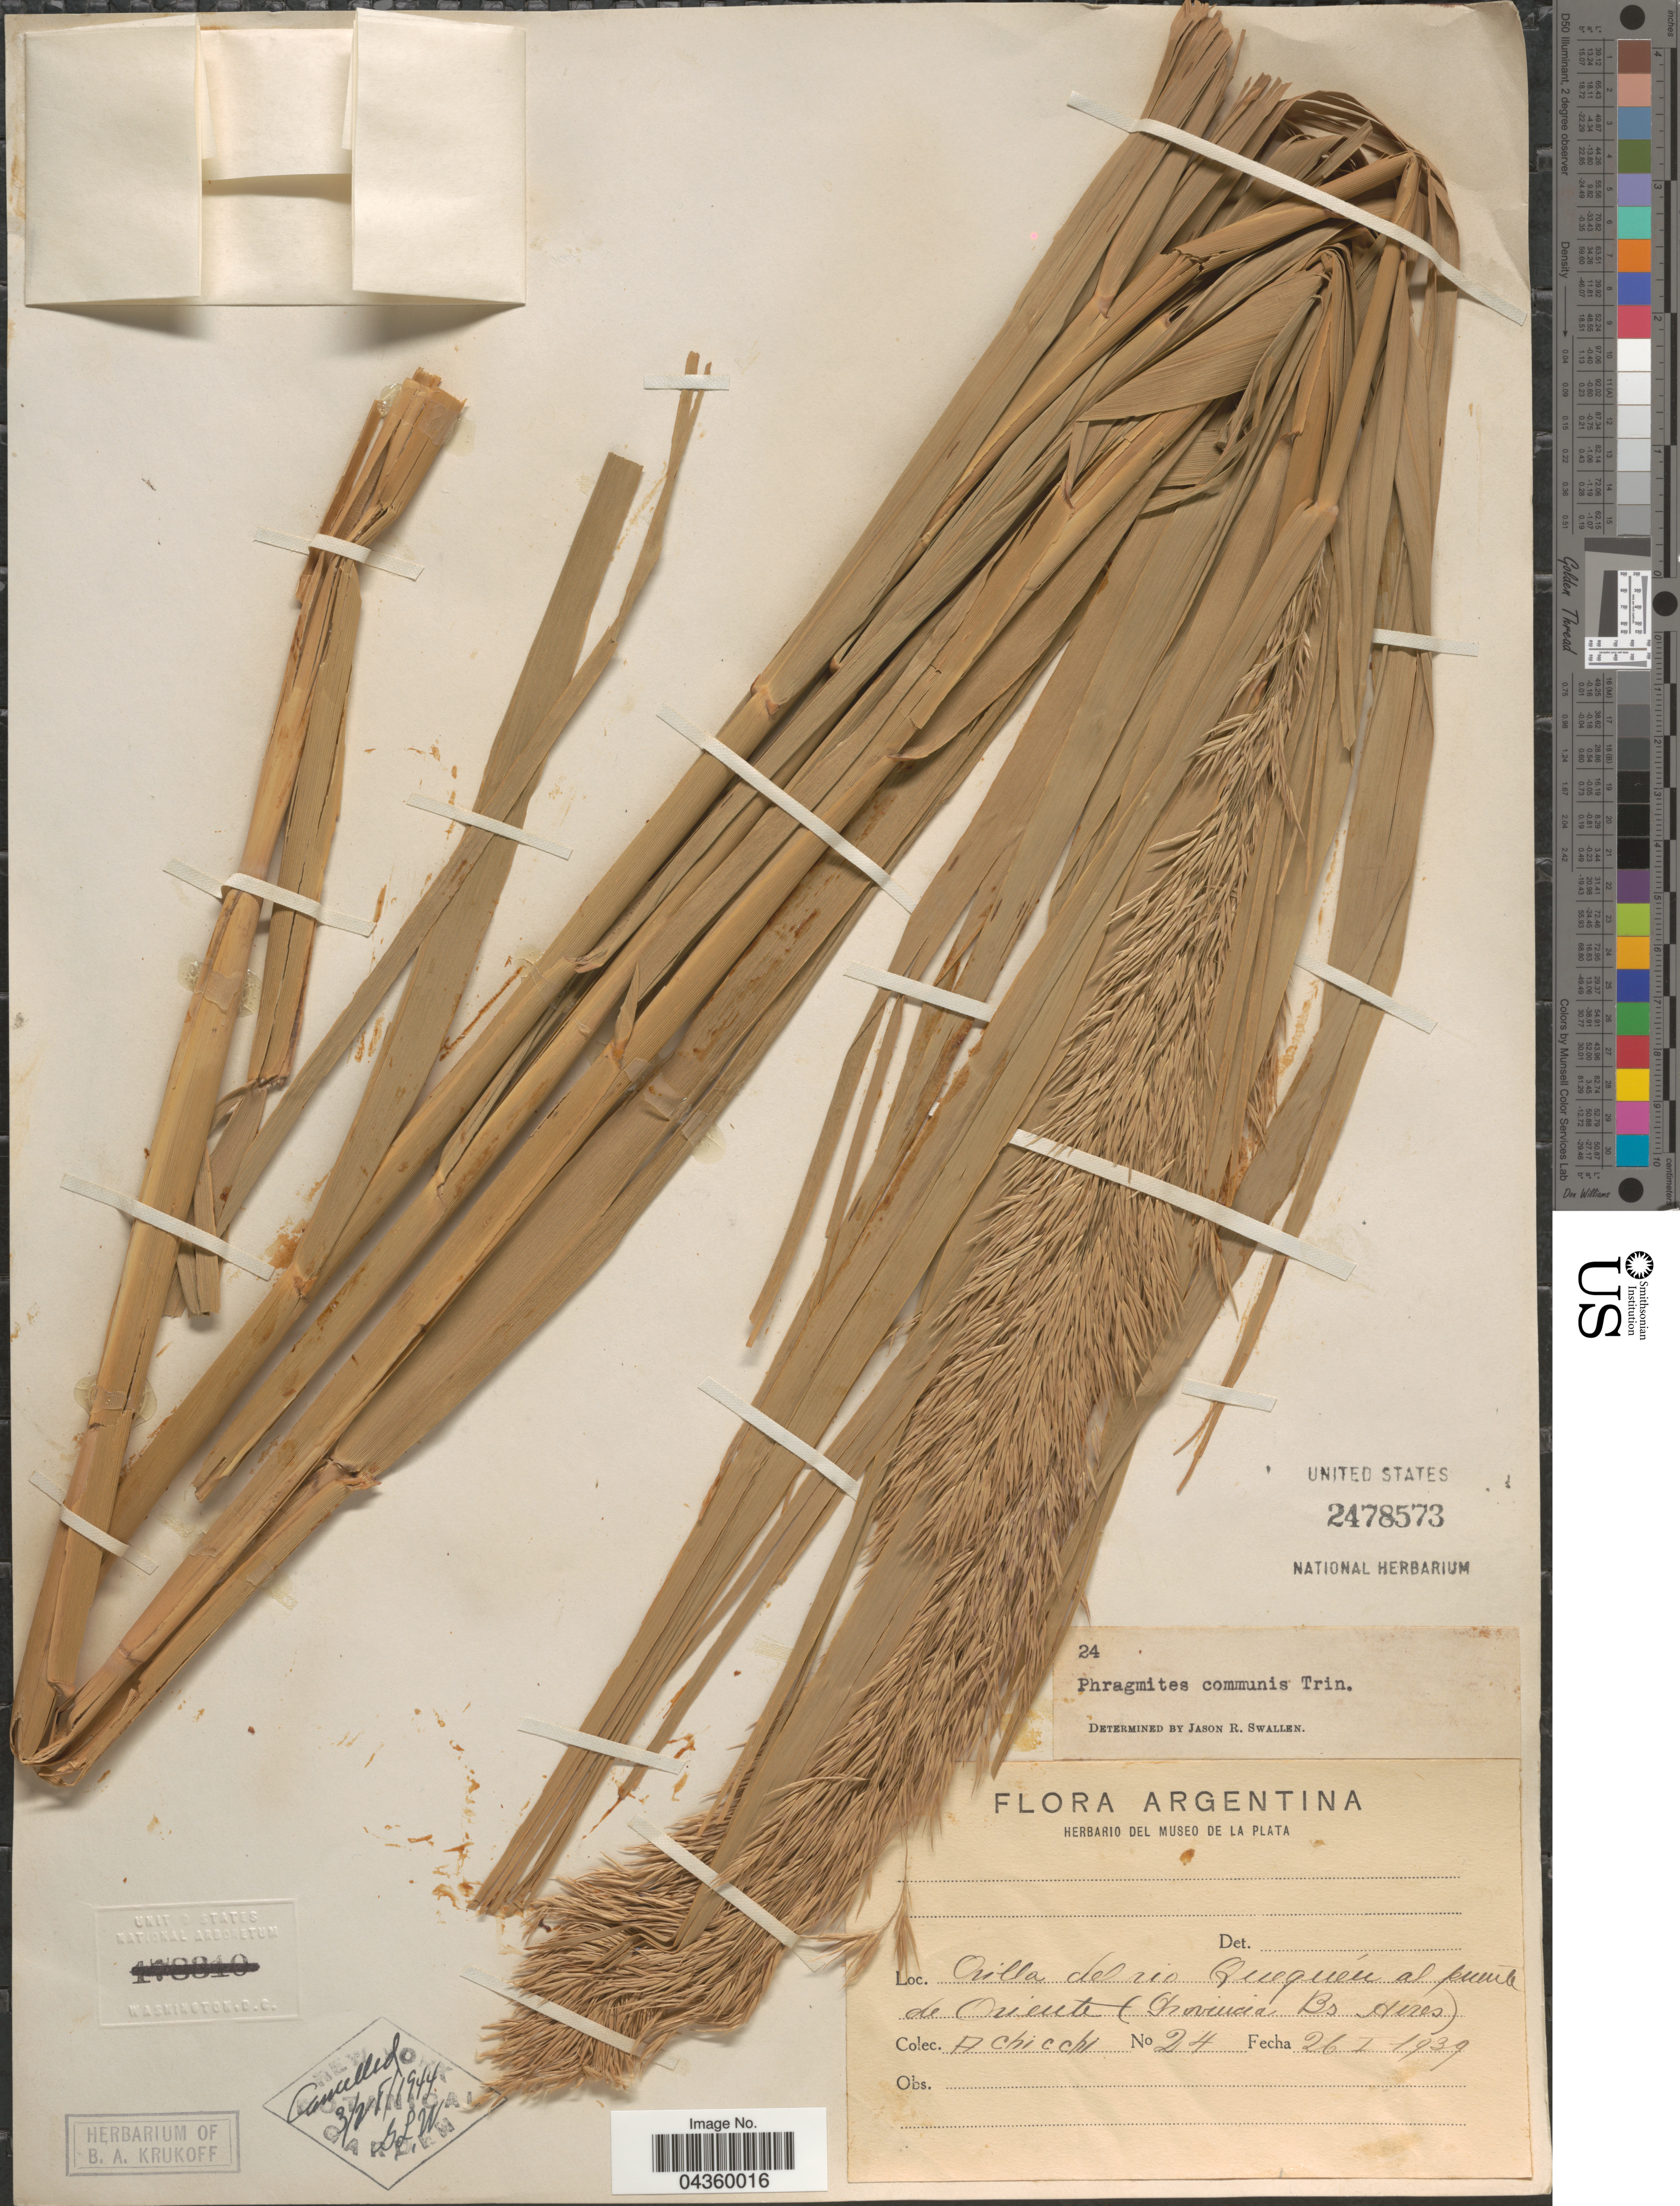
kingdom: Plantae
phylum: Tracheophyta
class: Liliopsida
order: Poales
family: Poaceae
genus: Phragmites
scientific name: Phragmites australis subsp. americanus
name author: Saltonstall & et al.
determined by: Soreng, Robert J., Research Associate (BOT), Smithsonian Institution - National Museum of Natural History (UNITED STATES)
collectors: A. Chicchi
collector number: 24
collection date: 1939-01-21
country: Argentina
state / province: Buenos Aires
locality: Orilla del rio Quequén, al puente de Oriente (Provincia de Bs. Aires).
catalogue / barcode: US 2478573